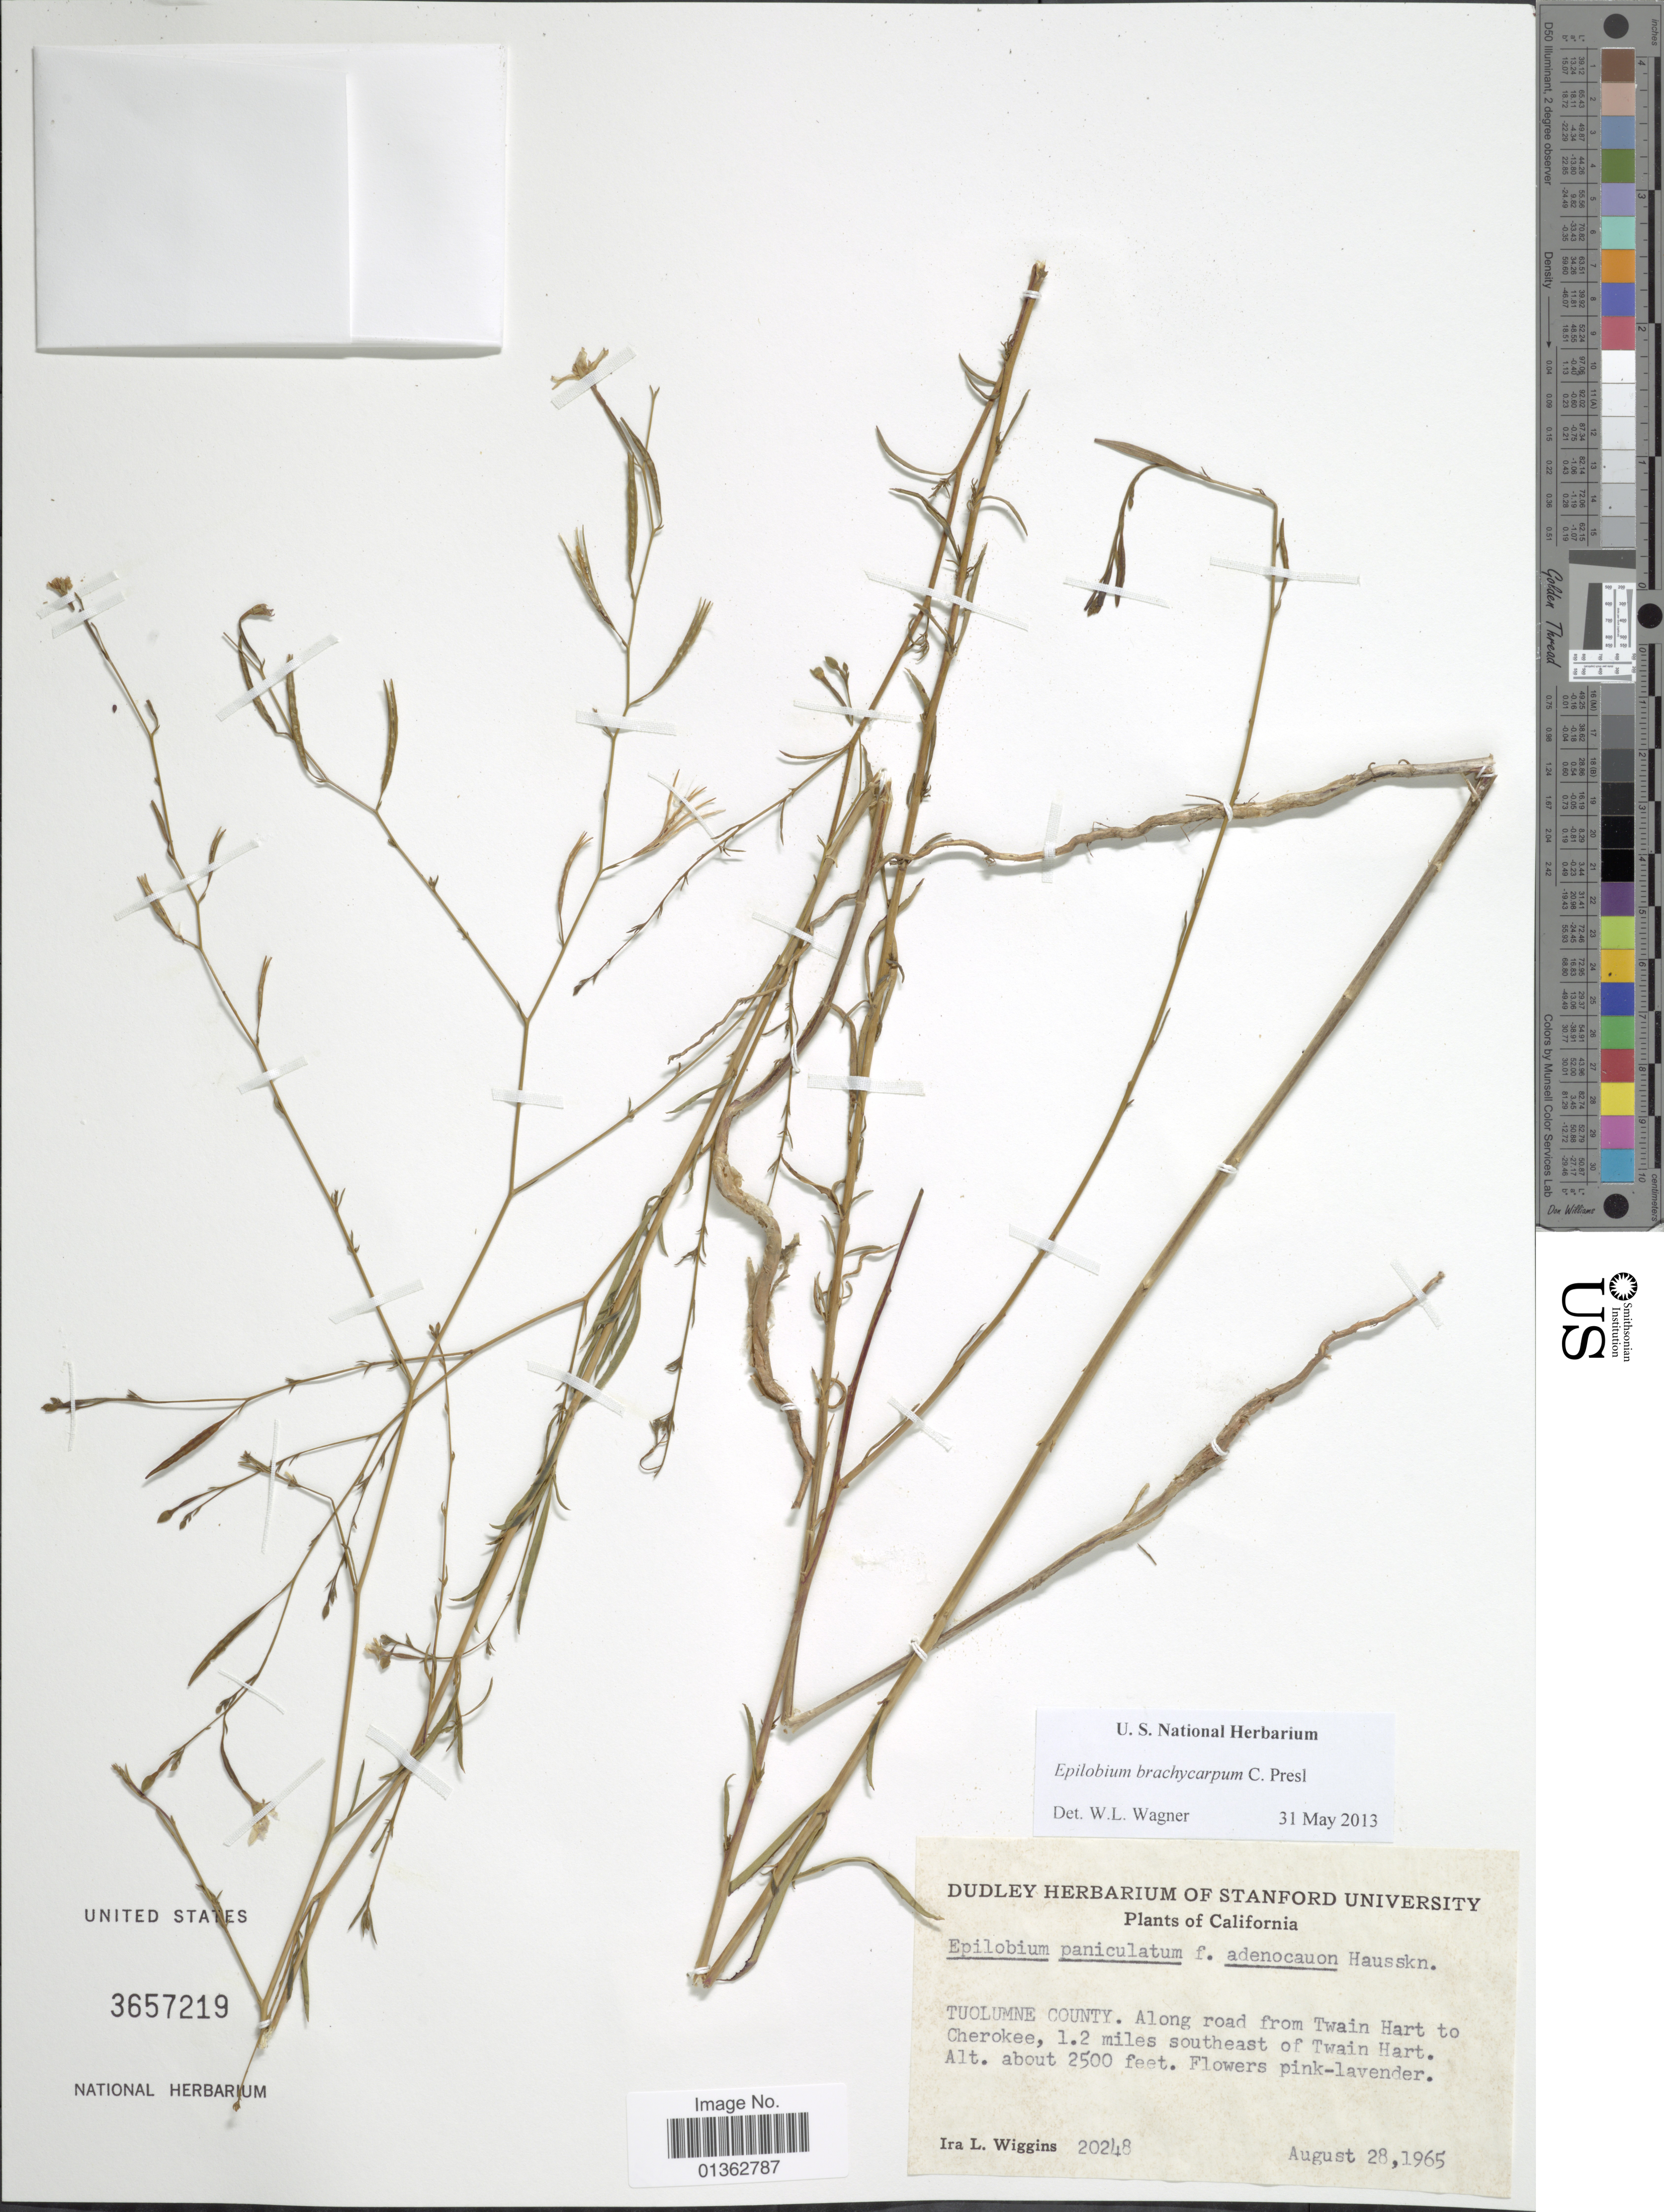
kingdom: Plantae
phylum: Tracheophyta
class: Magnoliopsida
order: Myrtales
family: Onagraceae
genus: Epilobium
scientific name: Epilobium brachycarpum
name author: C. Presl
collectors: I. L. Wiggins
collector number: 20248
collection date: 1965-08-28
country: United States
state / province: California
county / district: Tuolumne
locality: Tuolumne County. Along road from Twain Hart to Cherokee, 1.2 miles southeast of Twain Hart.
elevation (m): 762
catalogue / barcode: US 3657219